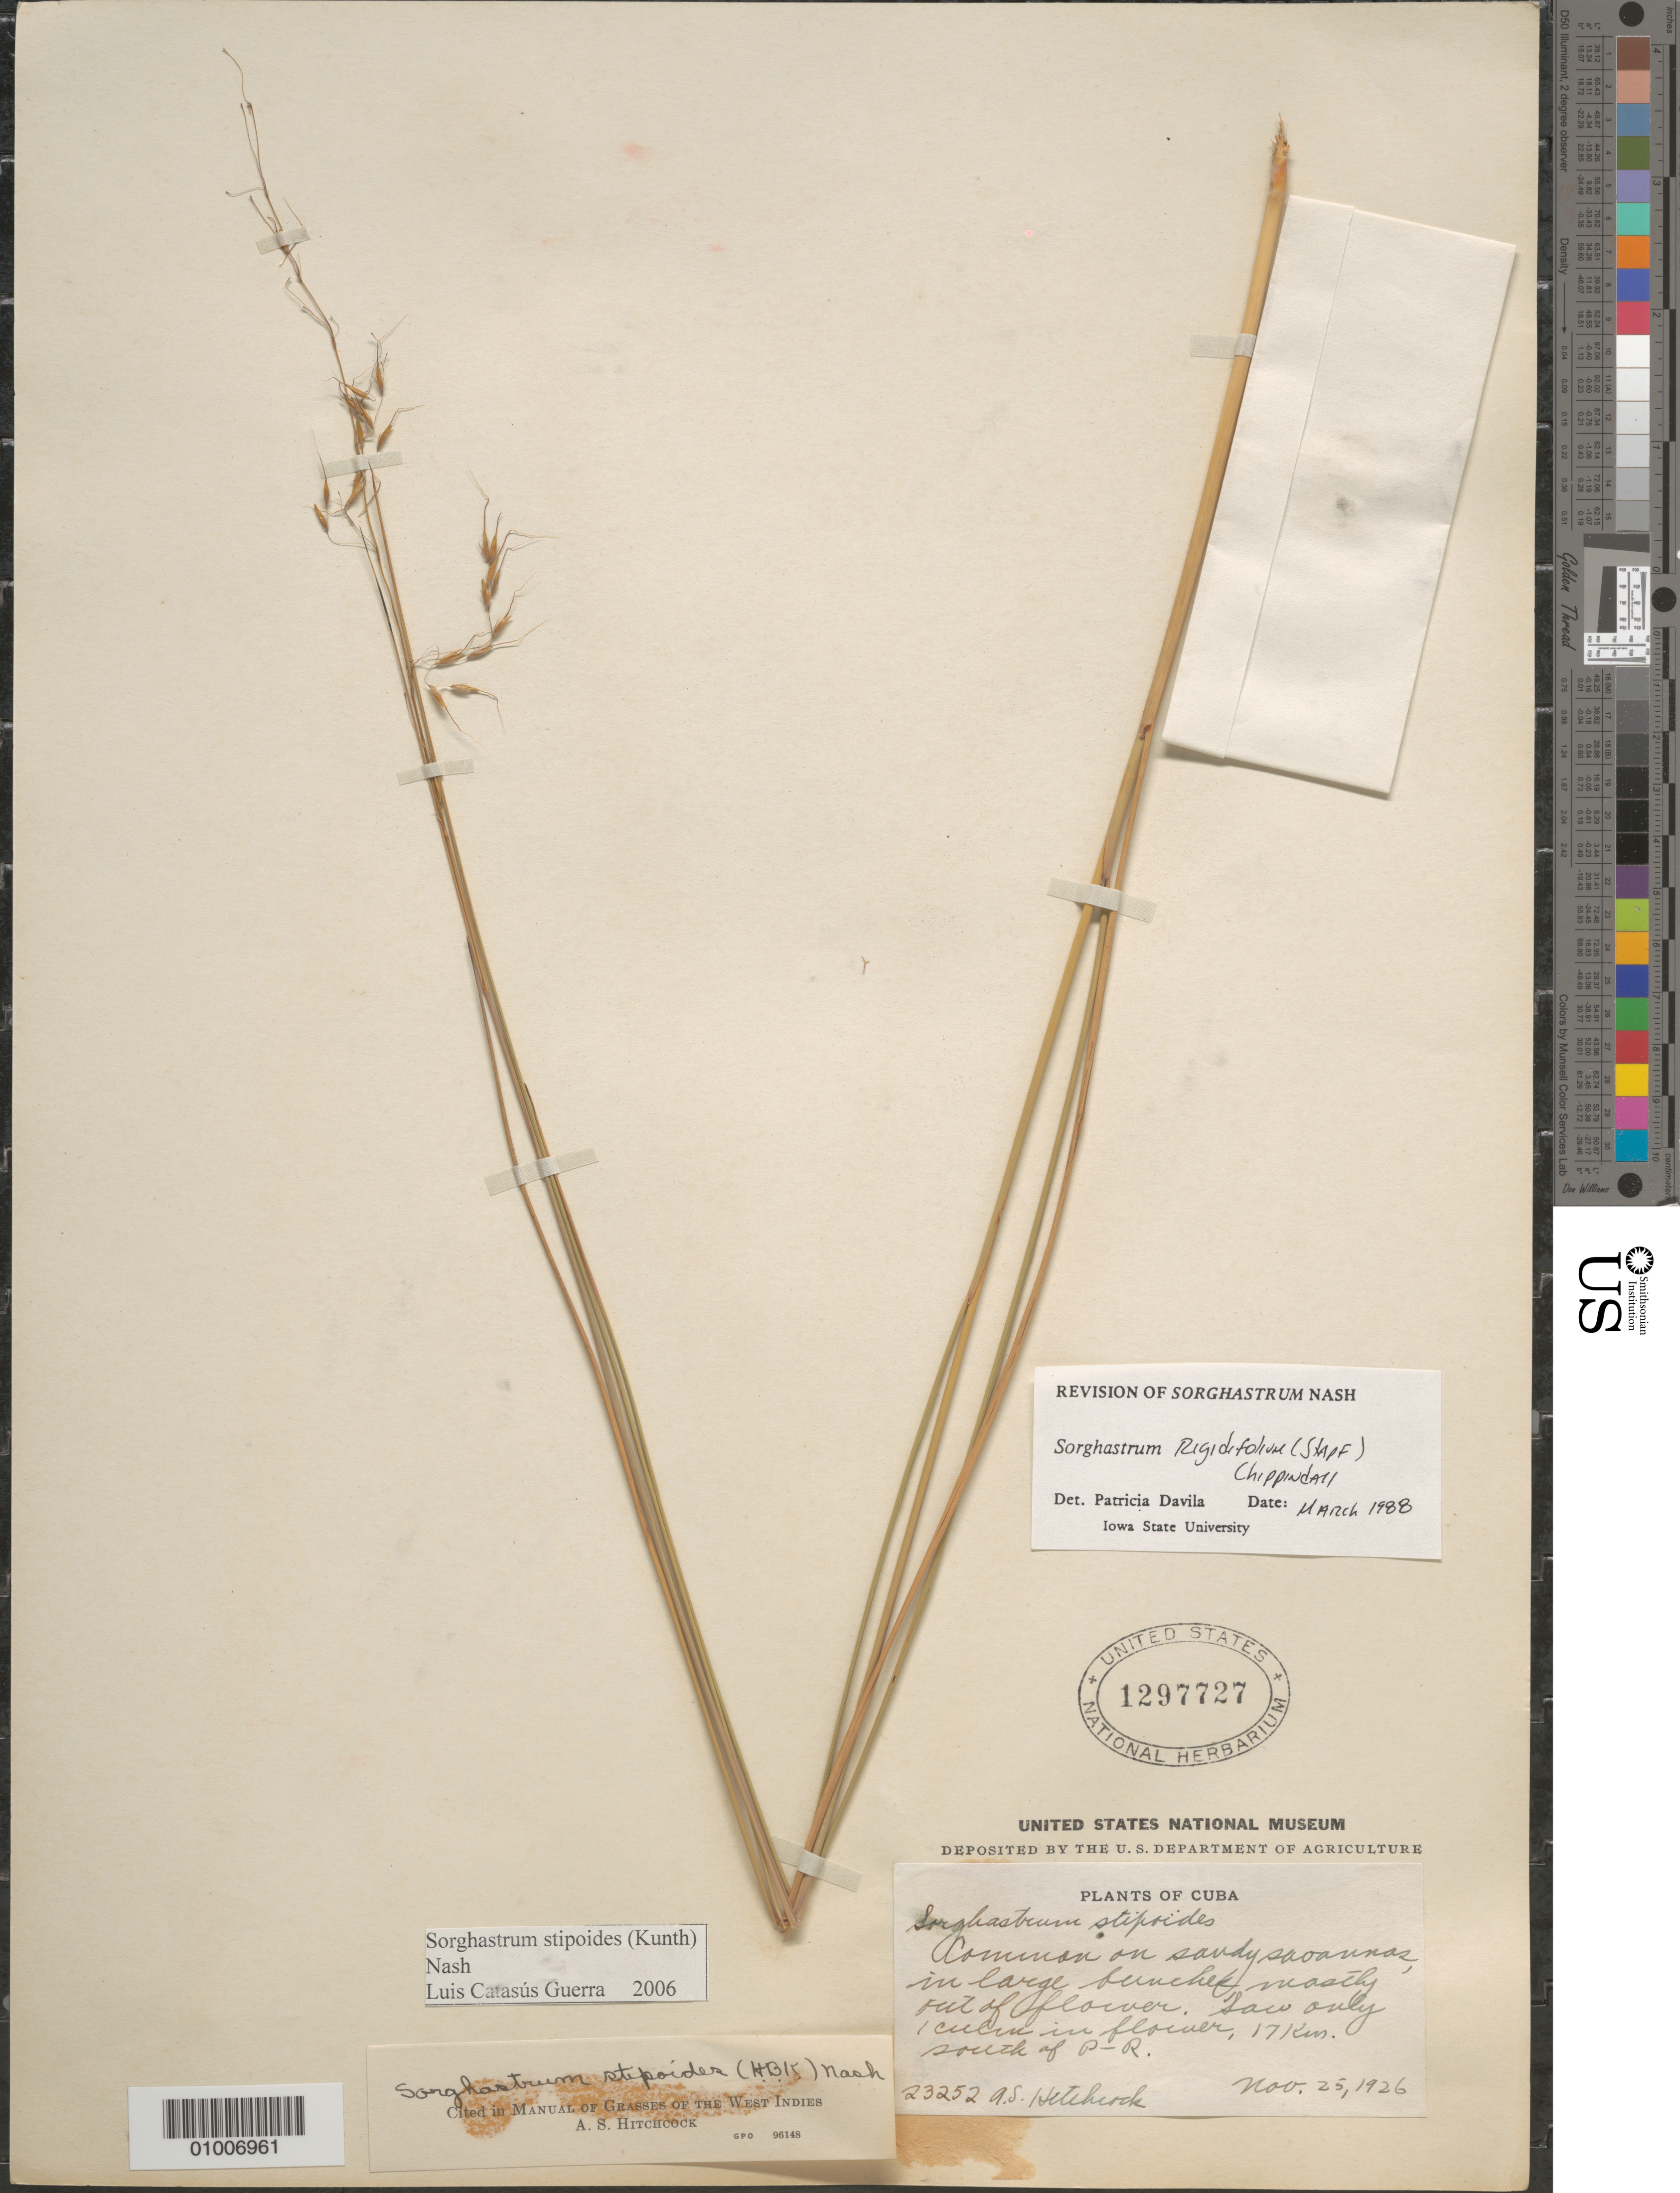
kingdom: Plantae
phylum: Tracheophyta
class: Liliopsida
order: Poales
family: Poaceae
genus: Sorghastrum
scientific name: Sorghastrum stipoides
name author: (Kunth) Nash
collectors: A. S. Hitchcock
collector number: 23252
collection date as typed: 25 Nov 1926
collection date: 1926-11-25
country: Cuba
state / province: Pinar del Rio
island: Cuba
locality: Common on sandy savannas, in large bunches mostly out of flower. 17 km south of Pinar del Rio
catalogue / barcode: US 1297727